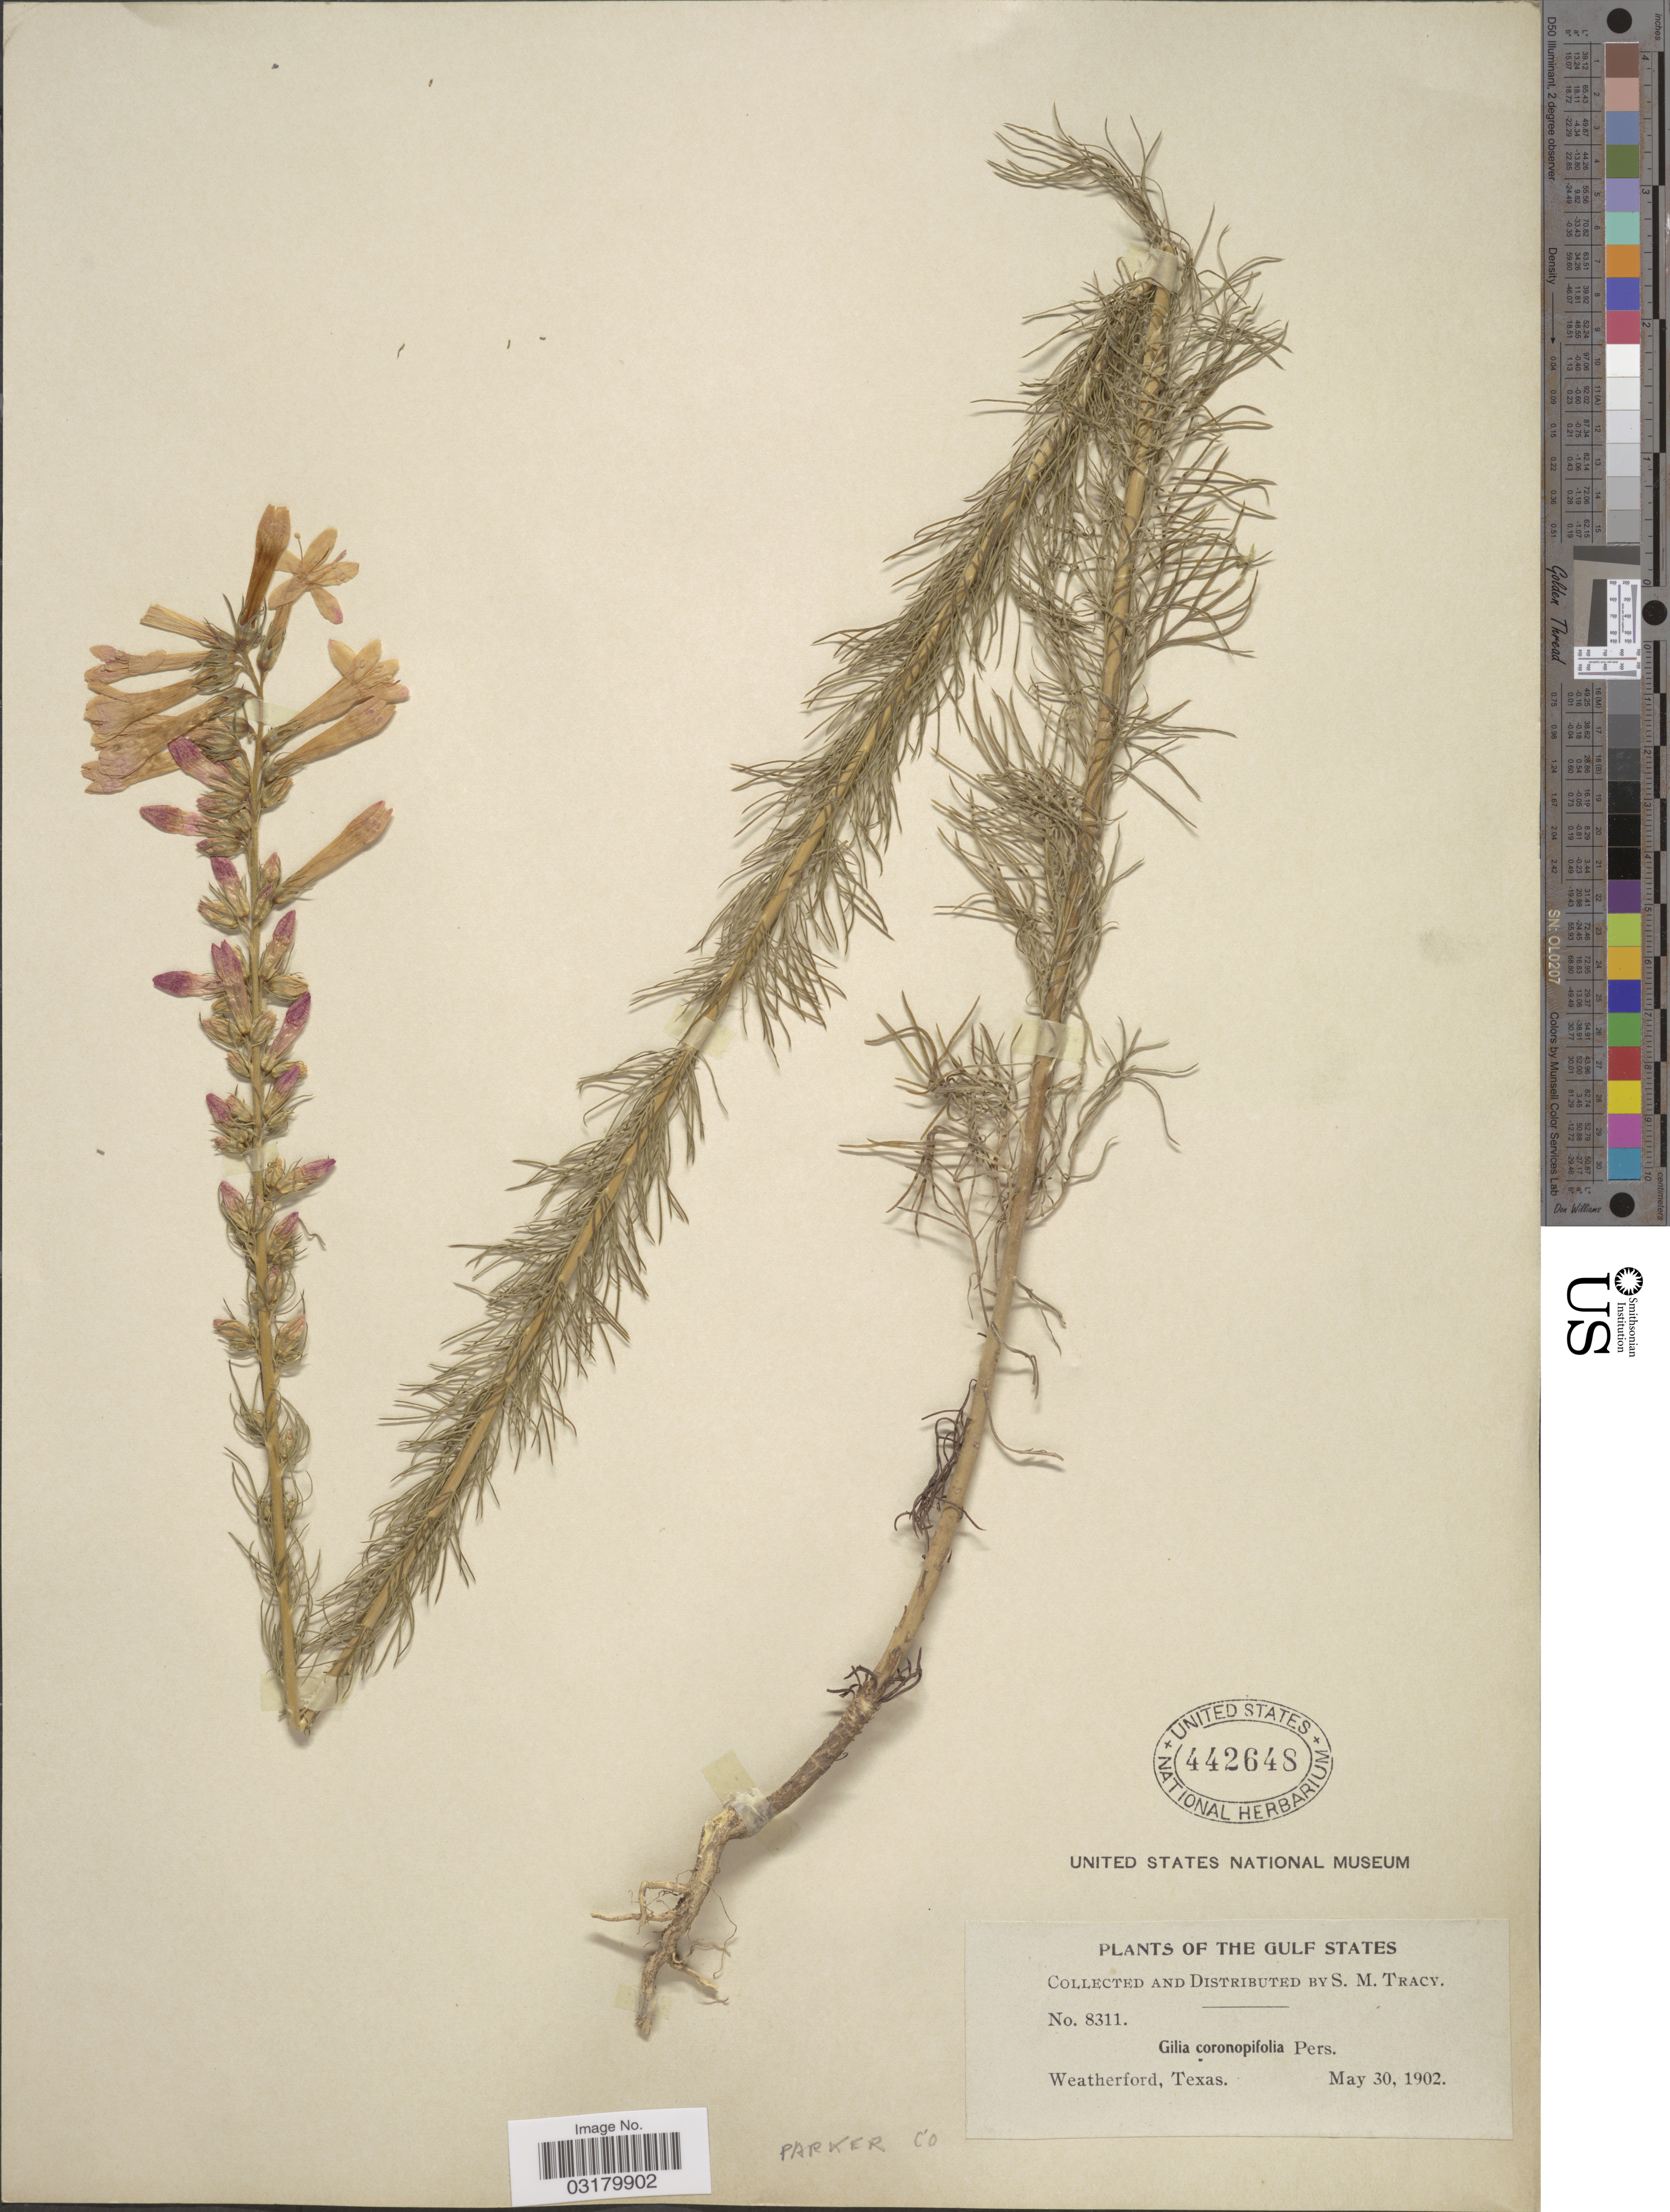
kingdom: Plantae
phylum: Tracheophyta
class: Magnoliopsida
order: Ericales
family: Polemoniaceae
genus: Ipomopsis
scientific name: Ipomopsis rubra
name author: (L.) Wherry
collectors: S. M. Tracy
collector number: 8311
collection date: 1902-05-30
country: United States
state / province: Texas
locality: Gulf States. Weatherford. Parker Co.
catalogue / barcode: US 442648